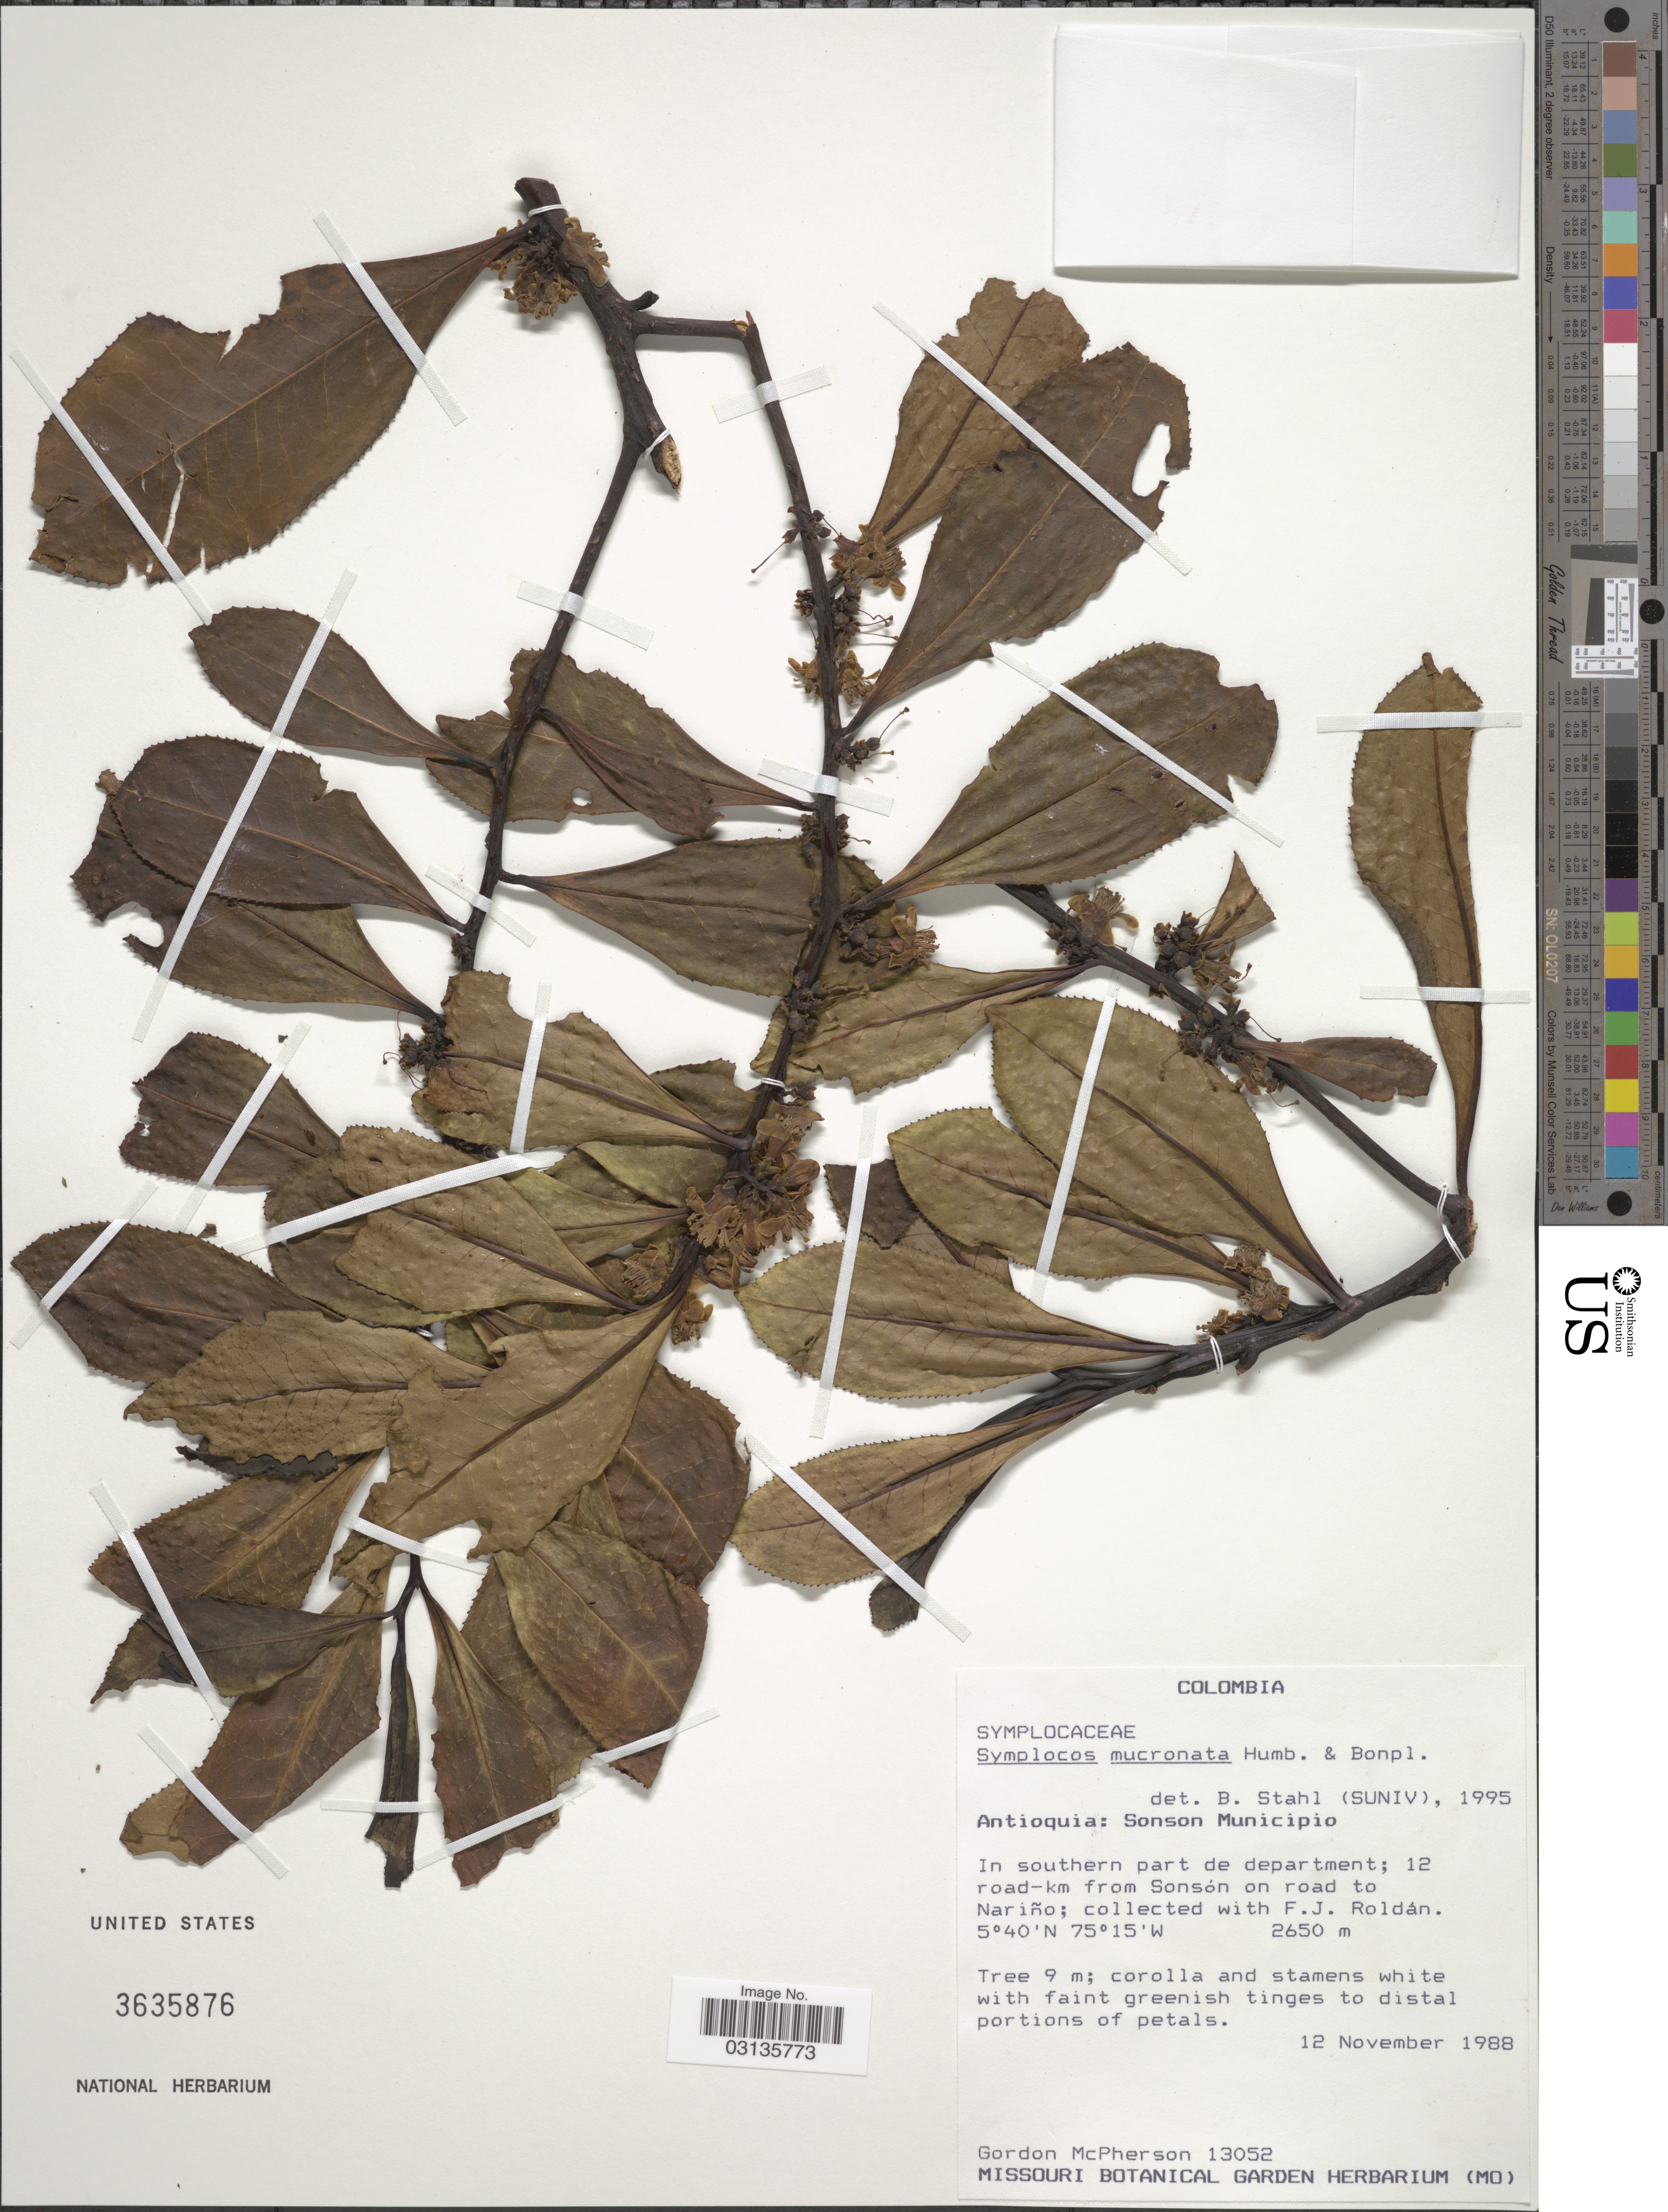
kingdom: Plantae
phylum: Tracheophyta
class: Magnoliopsida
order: Ericales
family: Symplocaceae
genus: Symplocos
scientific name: Symplocos mucronata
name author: Bonpl.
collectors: G. D. McPherson & F. J. Roldán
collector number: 13052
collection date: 1988-11-12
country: Colombia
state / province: Antioquia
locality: Sonson Municipio. In southern part de department; 12 road-km from Sonsón on road to Nariño.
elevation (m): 2650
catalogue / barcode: US 3635876